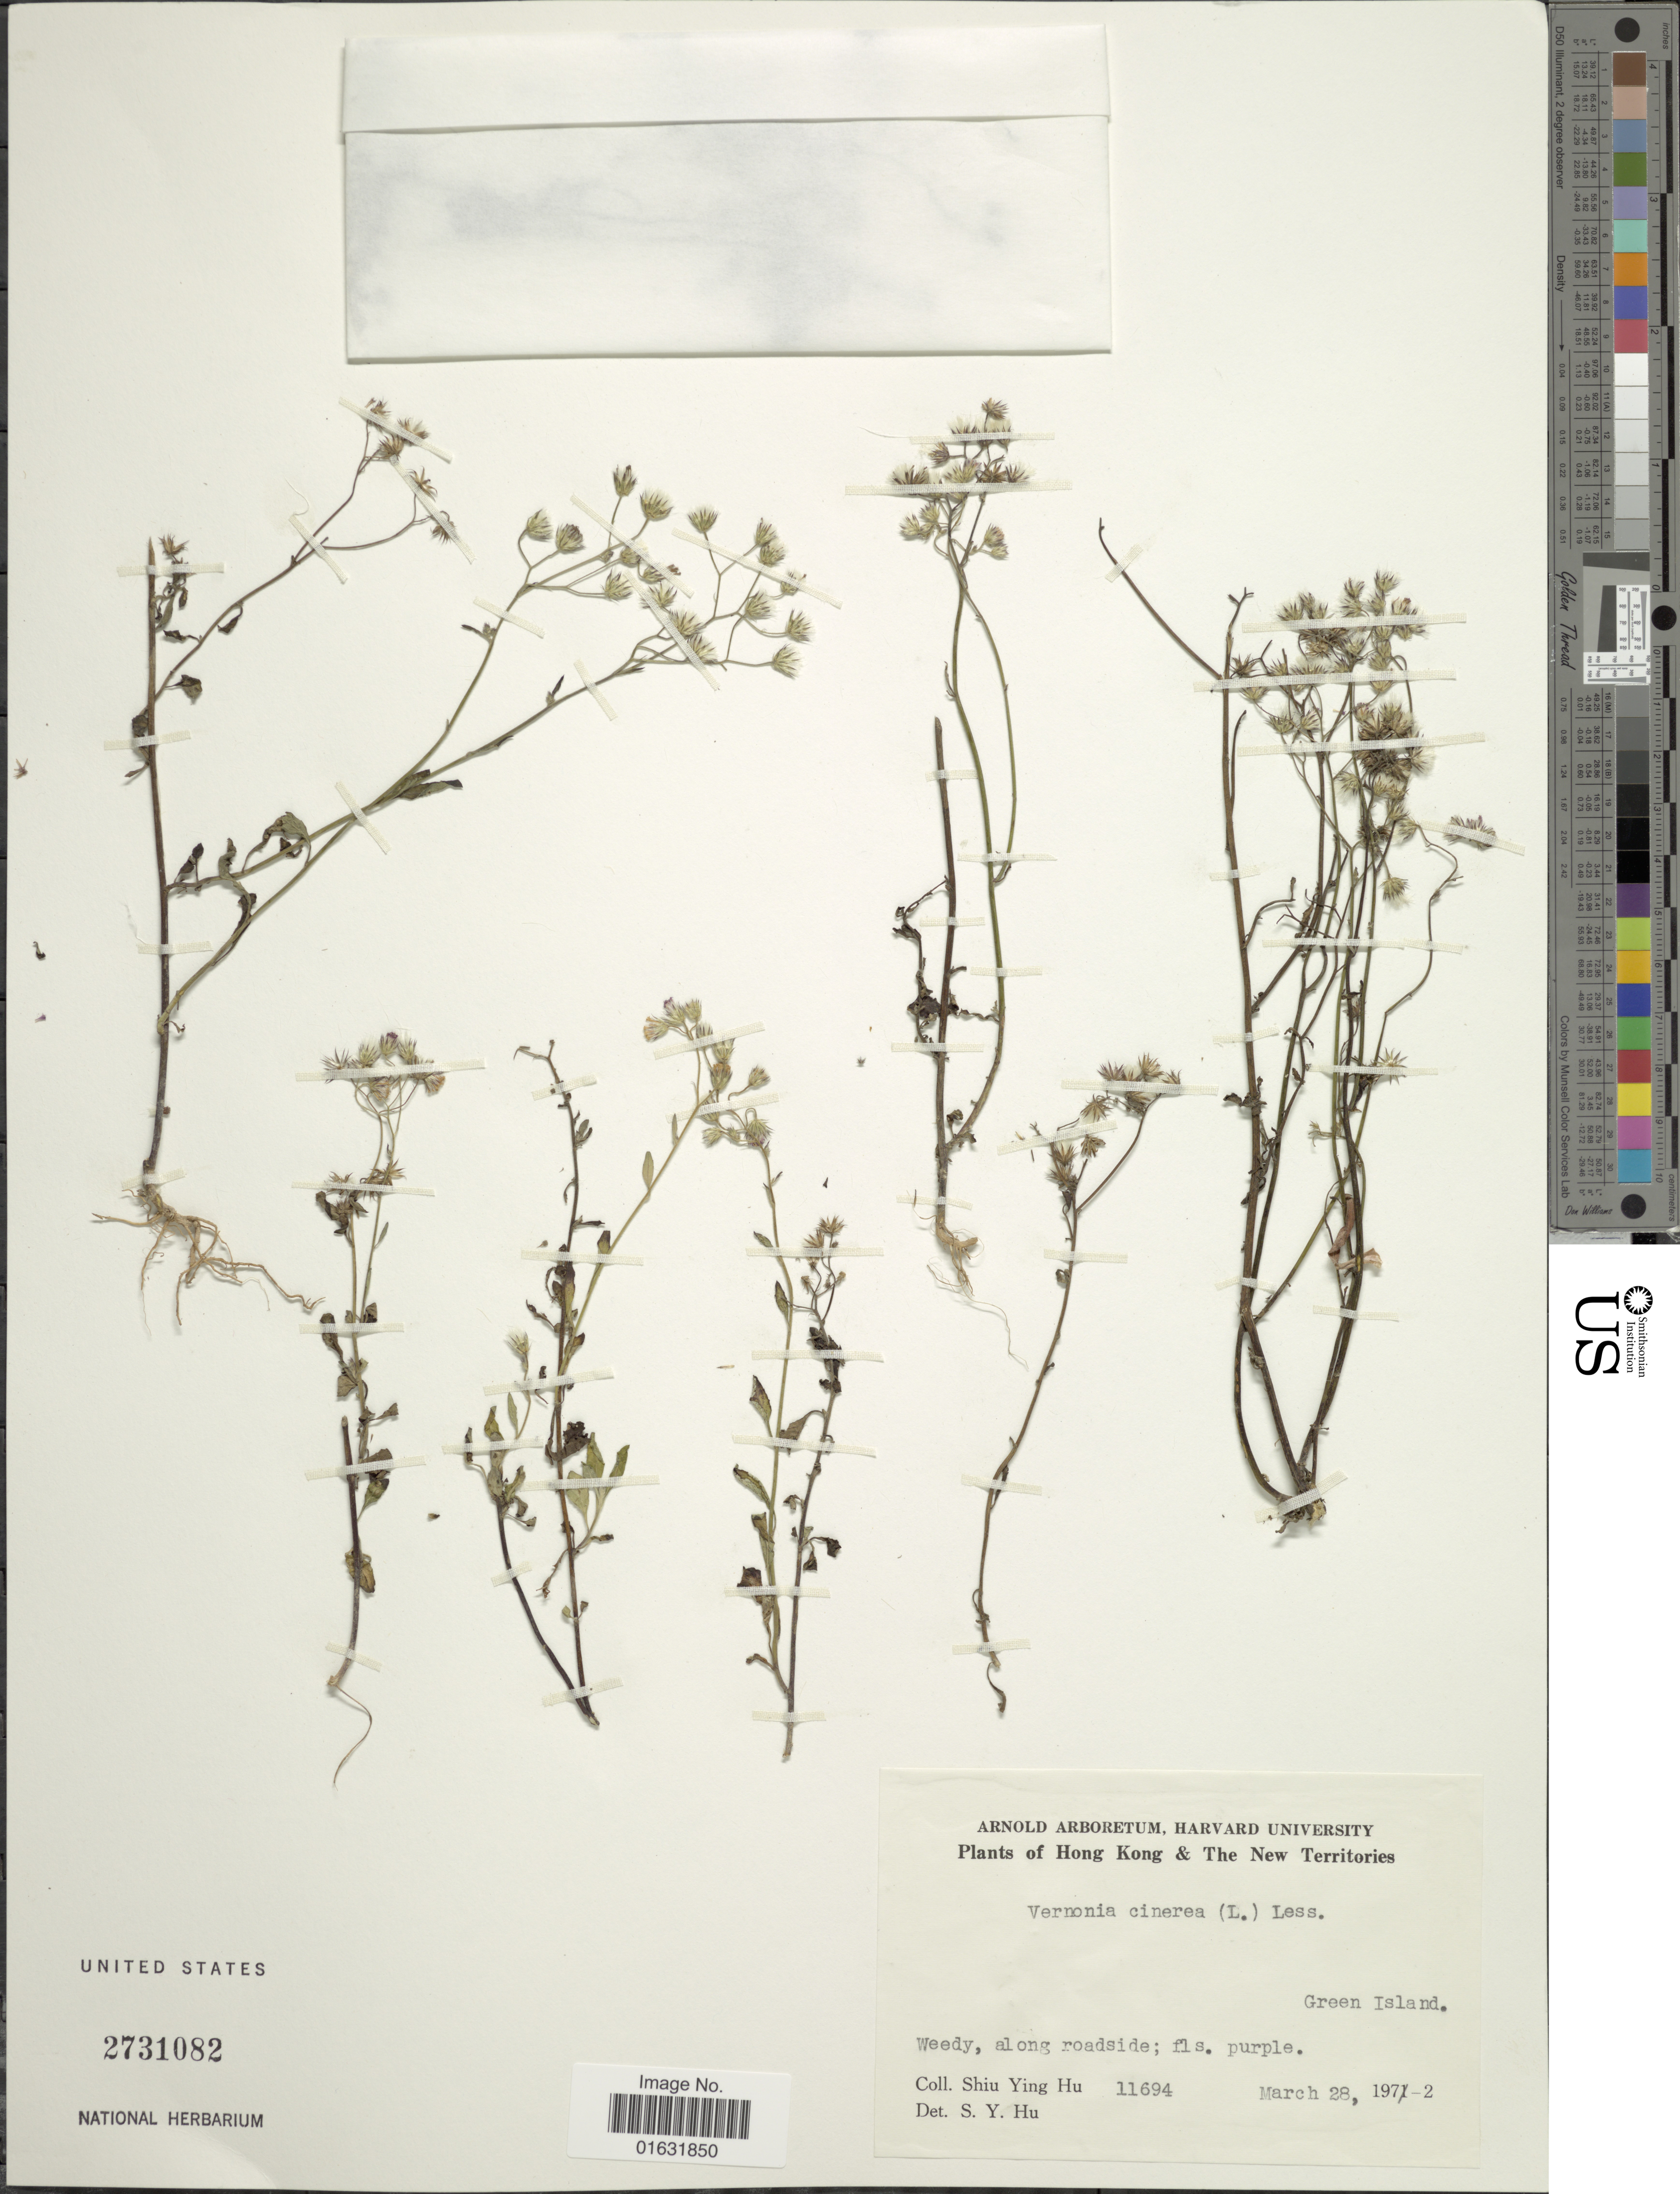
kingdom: Plantae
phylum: Tracheophyta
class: Magnoliopsida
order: Asterales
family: Asteraceae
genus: Cyanthillium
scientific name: Cyanthillium cinereum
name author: (L.) H. Rob.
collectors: S. Y. Hu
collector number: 11694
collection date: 1972-03-28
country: China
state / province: Hong Kong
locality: The New Territories, Green Island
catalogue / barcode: US 2731082